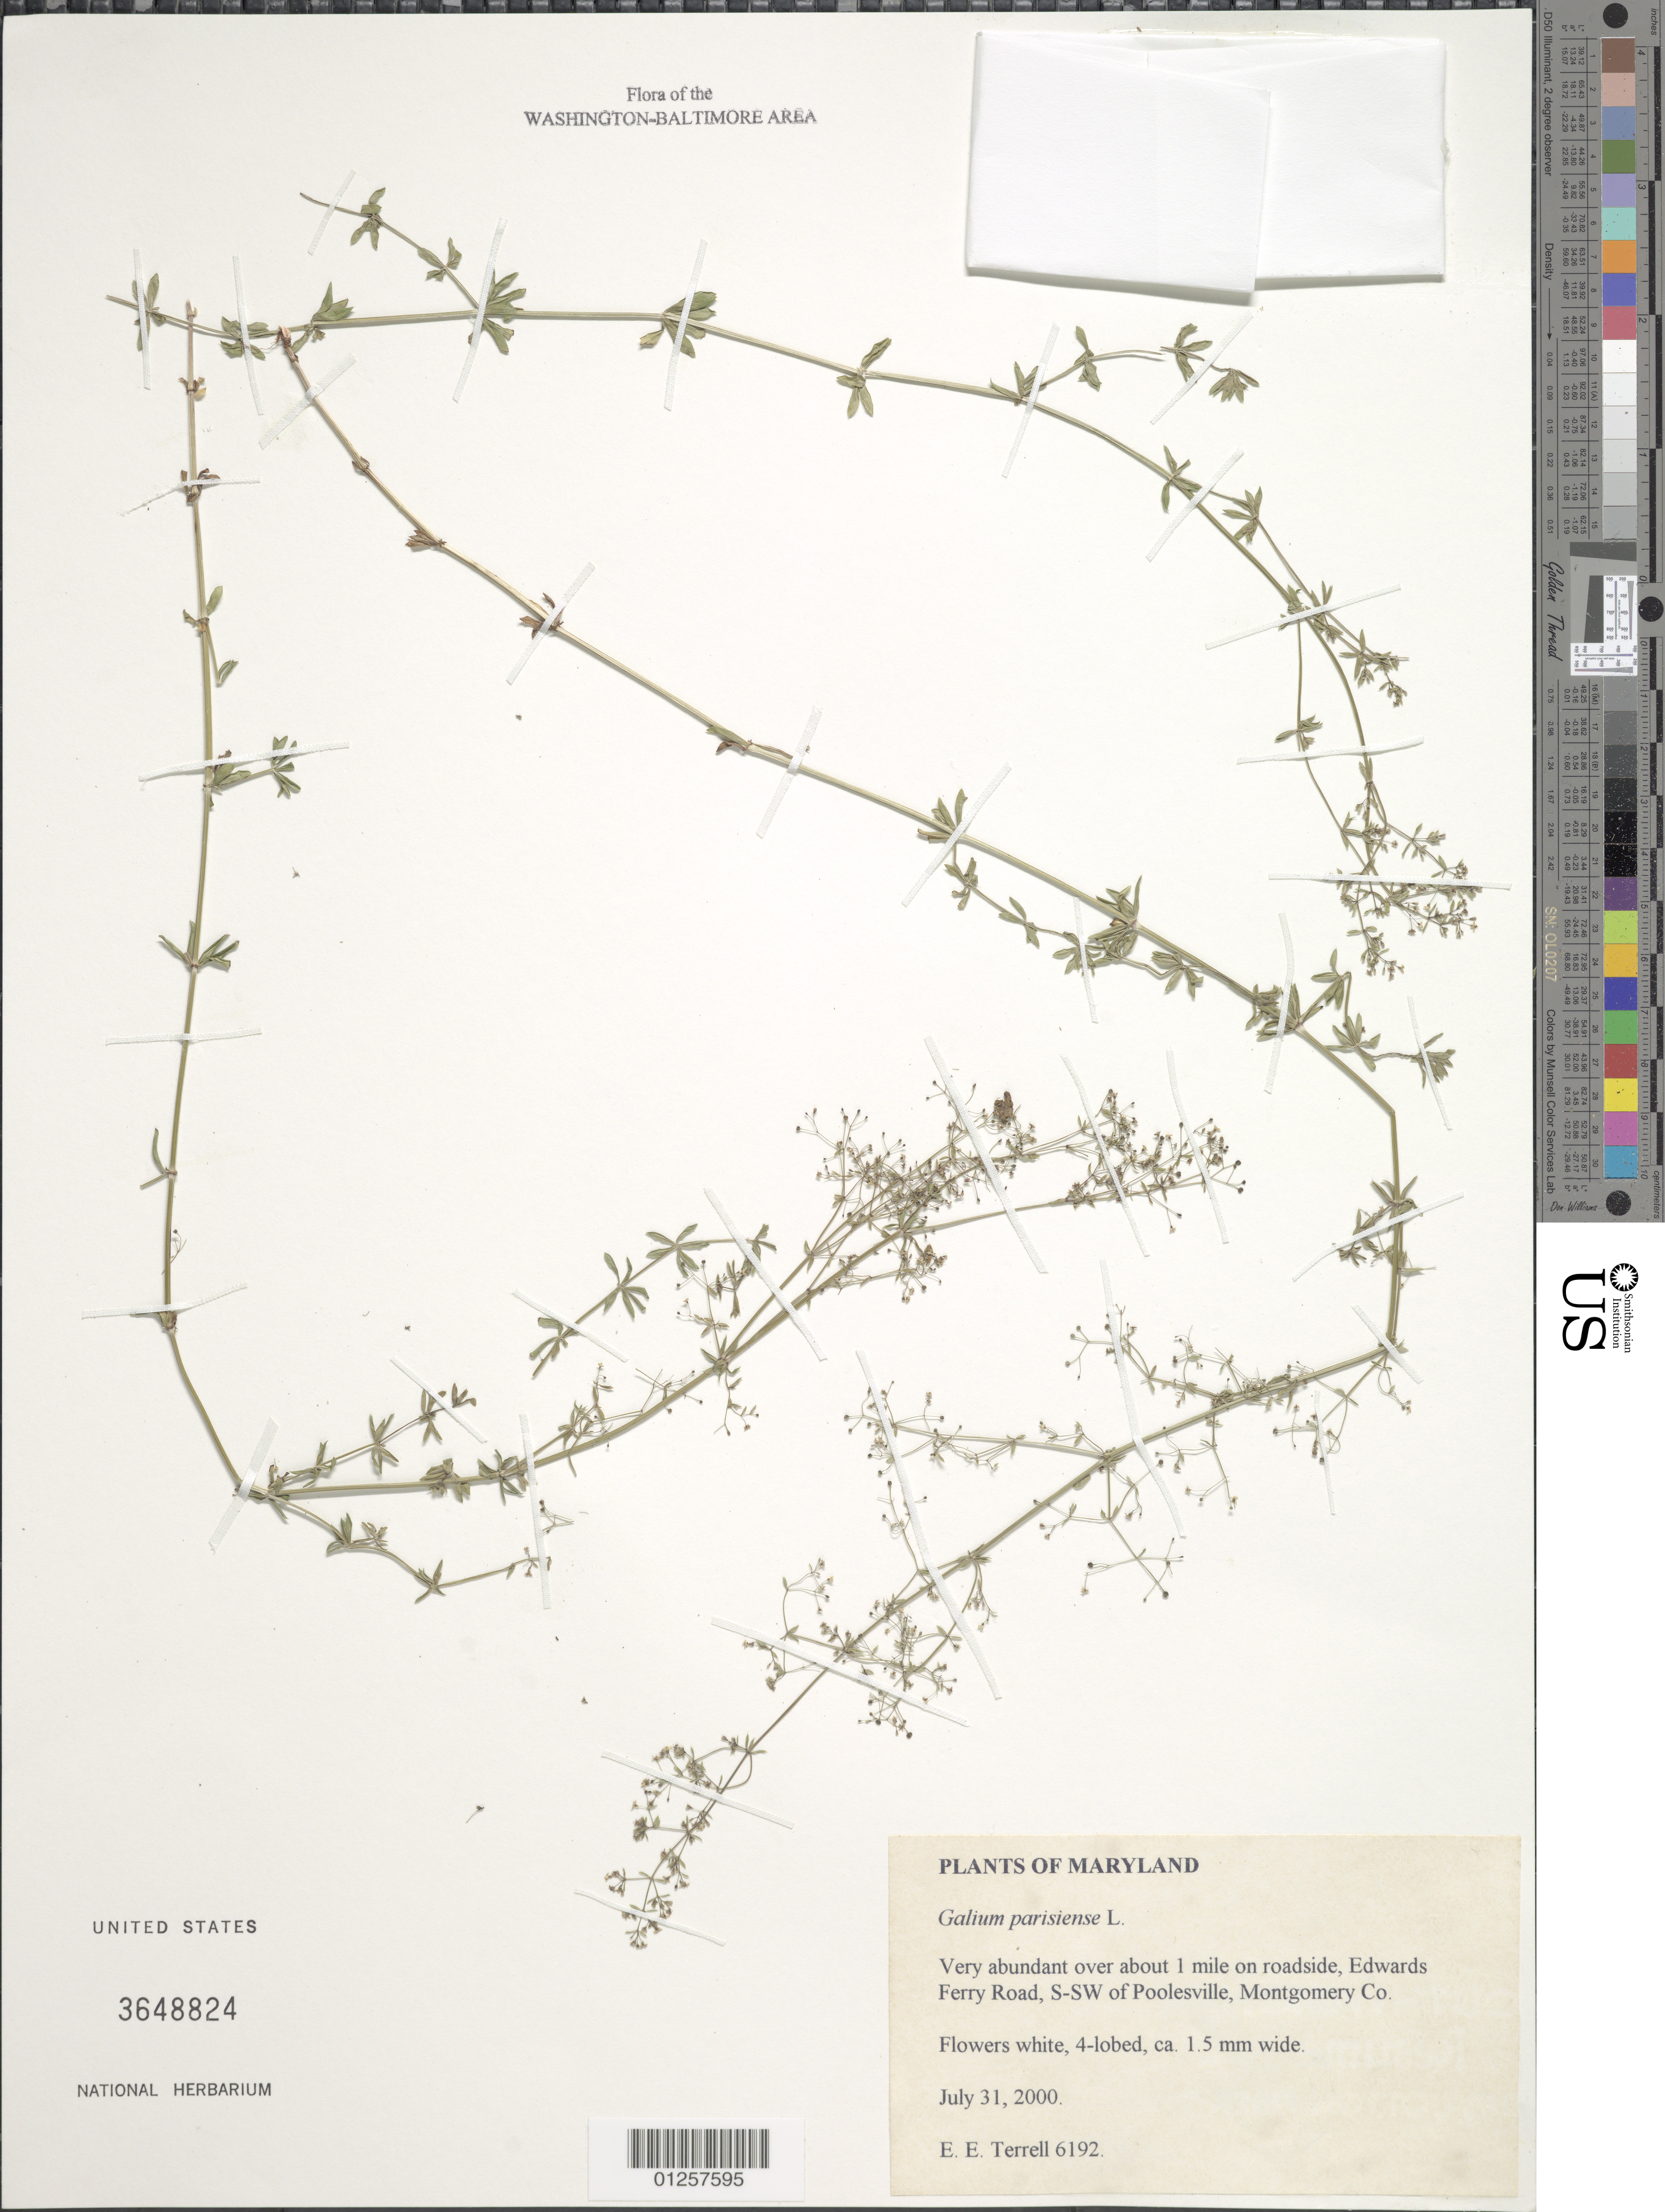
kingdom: Plantae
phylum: Tracheophyta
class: Magnoliopsida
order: Gentianales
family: Rubiaceae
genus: Galium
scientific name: Galium parisiense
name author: L.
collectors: E. E. Terrell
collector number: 6192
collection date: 1967-07-31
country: United States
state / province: Maryland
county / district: Montgomery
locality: Edwards Ferry Road, S-SW of Poolesville.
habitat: Very abundant over about 1 mile on the roadside.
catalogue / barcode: US 3648824